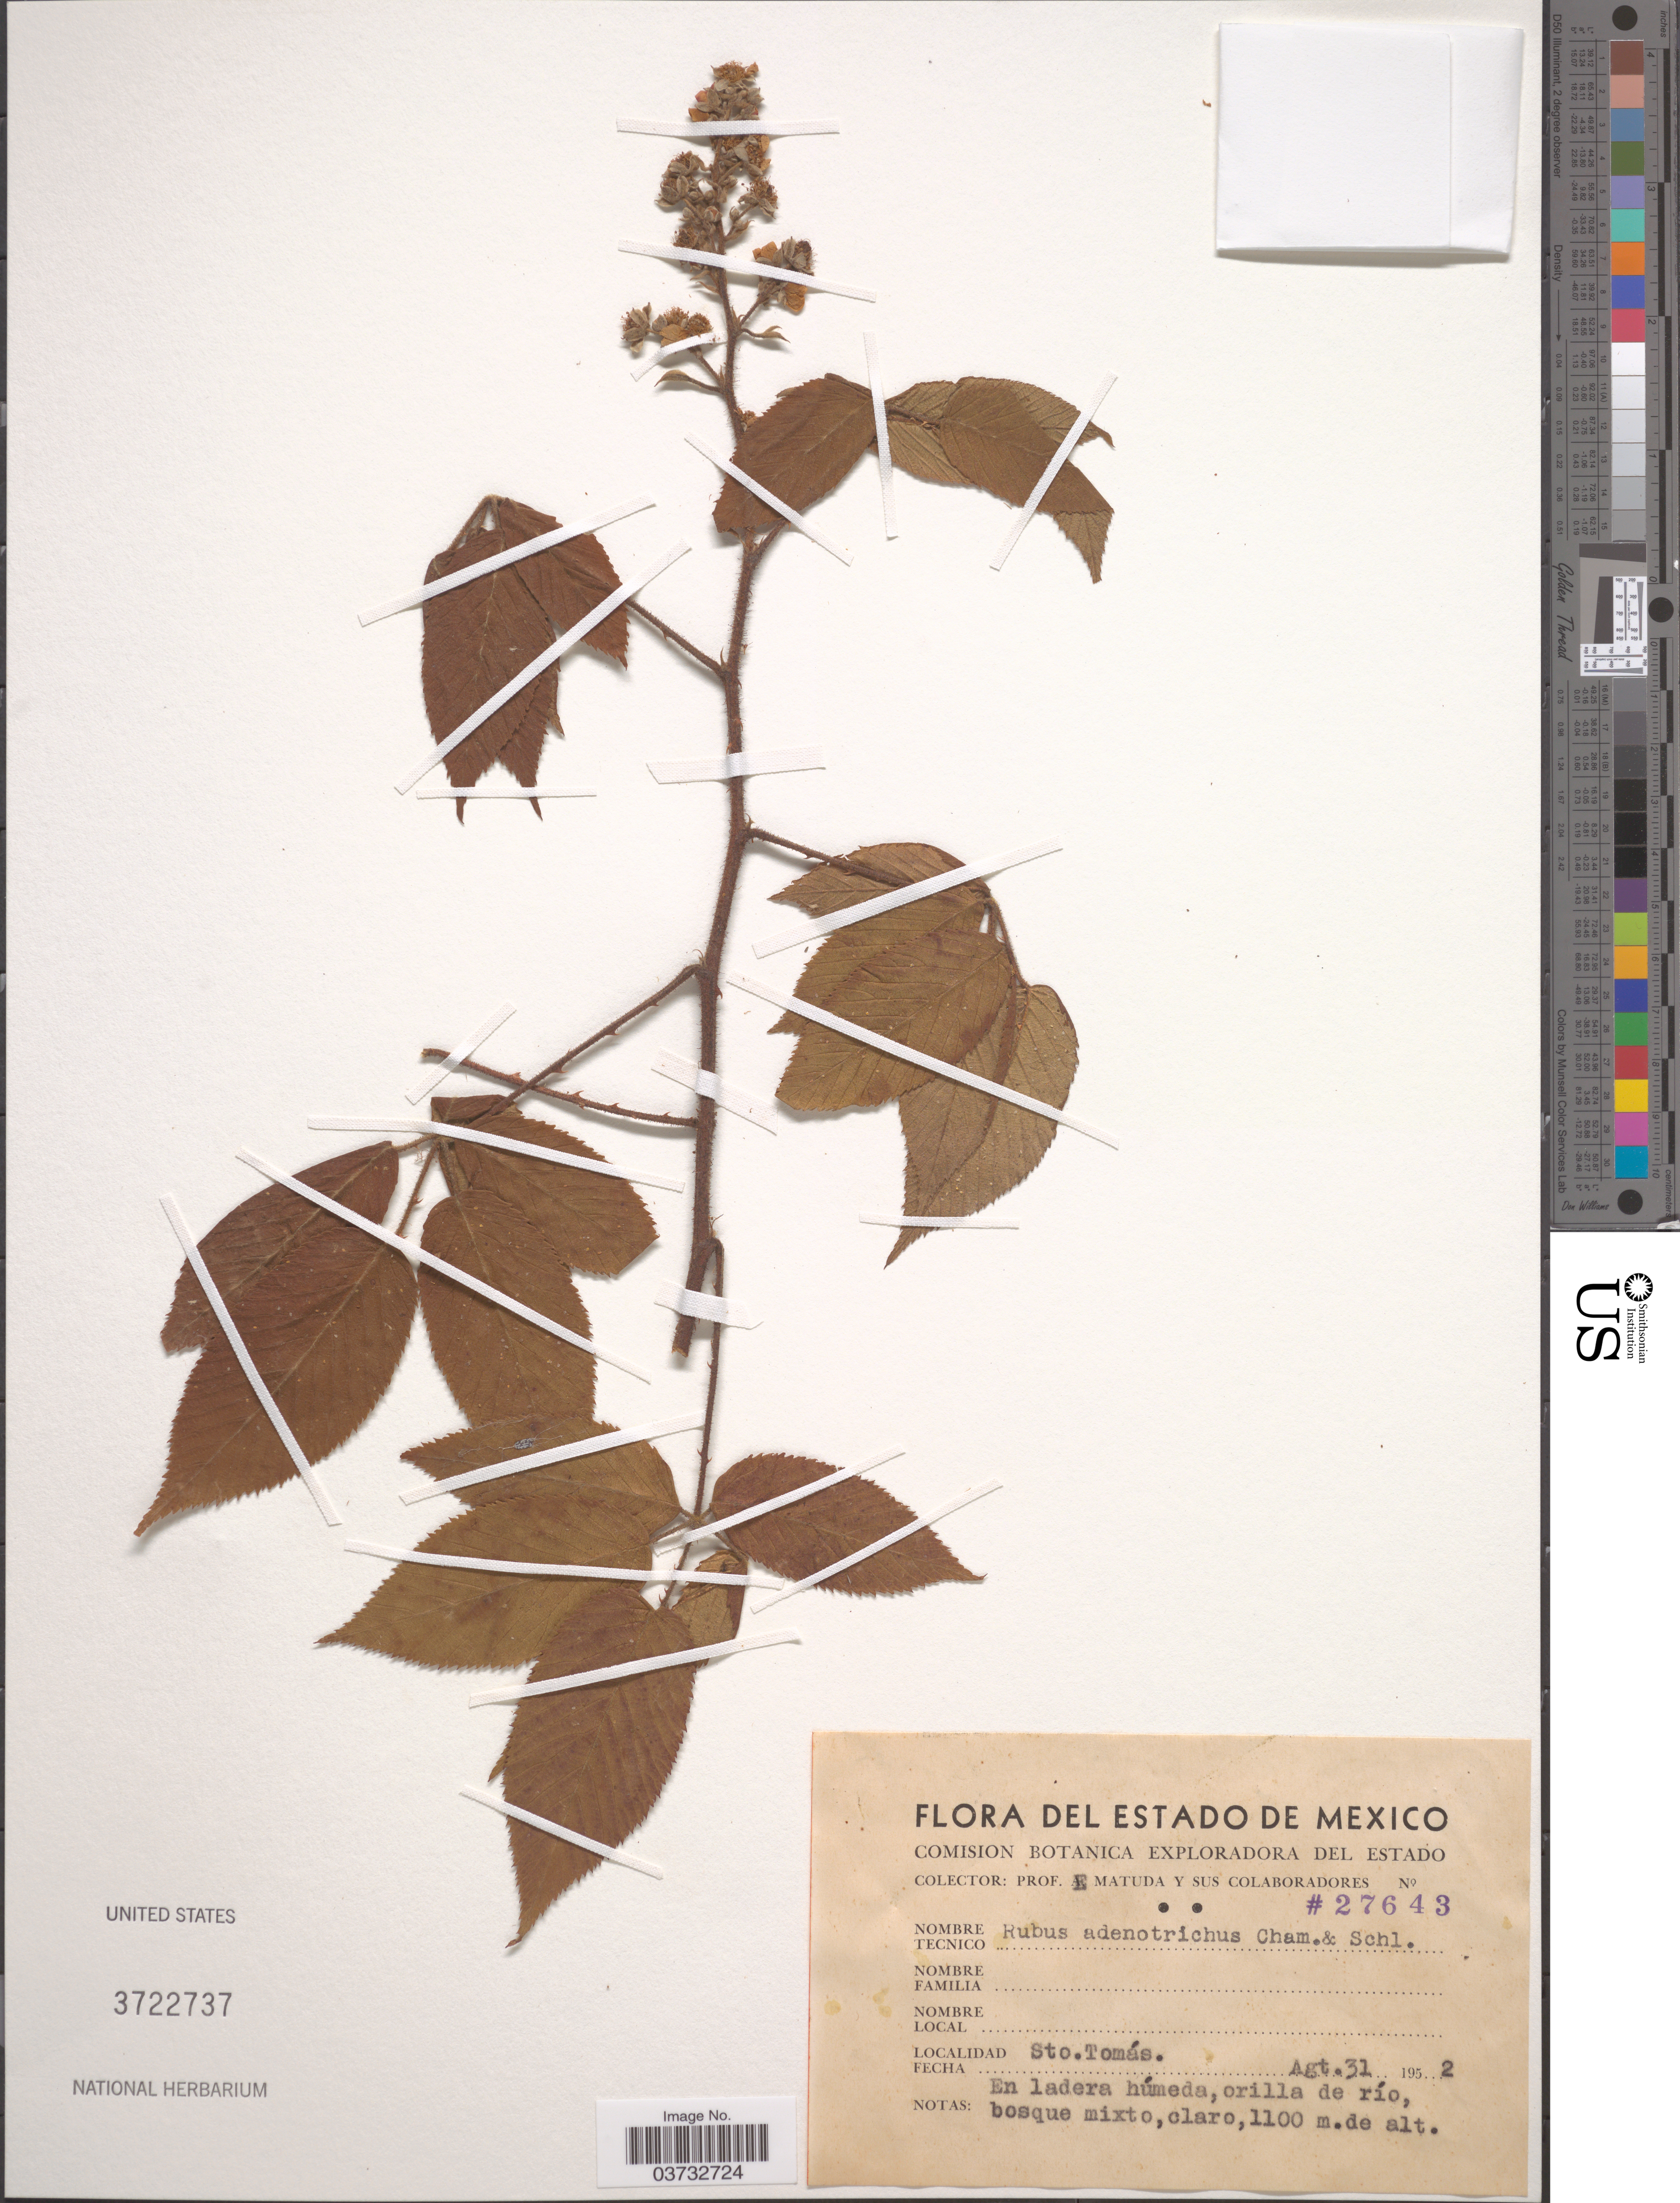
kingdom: Plantae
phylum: Tracheophyta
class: Magnoliopsida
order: Rosales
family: Rosaceae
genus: Rubus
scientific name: Rubus adenotrichos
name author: Schltdl.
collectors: E. Matuda & Sus Colaboradores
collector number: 27643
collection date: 1952-08-31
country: Mexico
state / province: México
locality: Sto. Tomás. Orilla de río.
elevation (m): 1100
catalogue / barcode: US 3722737